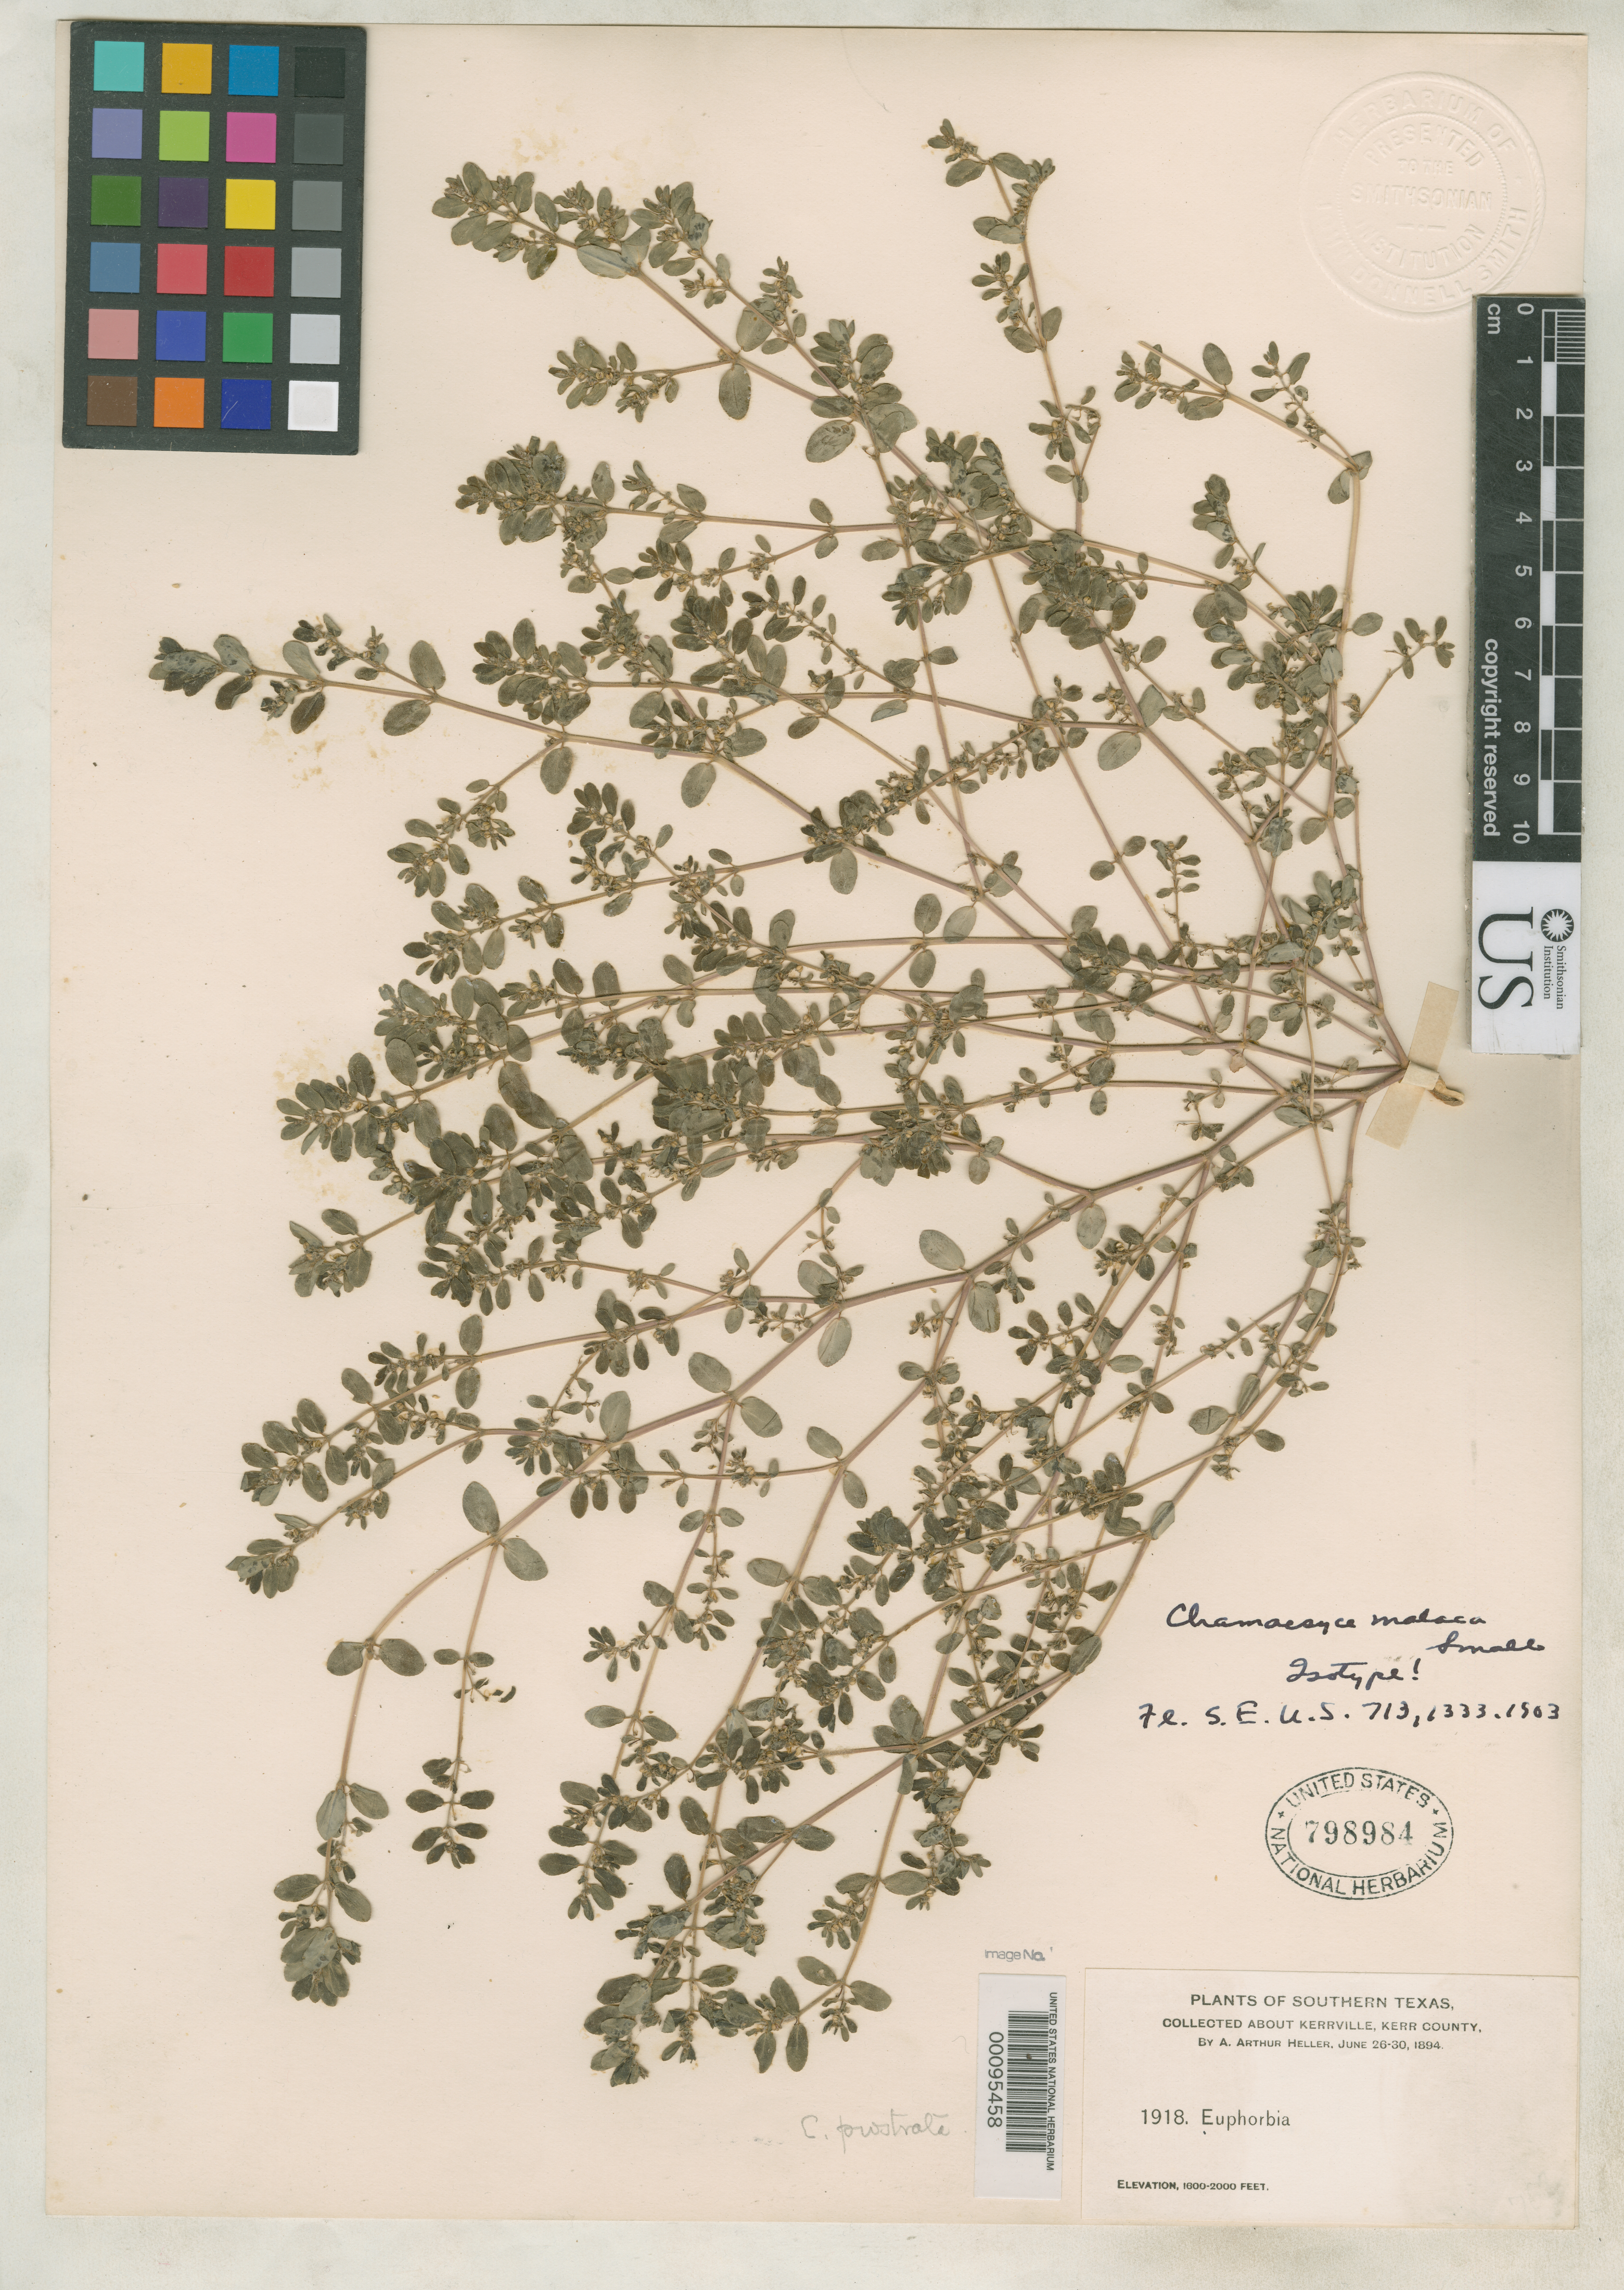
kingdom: Plantae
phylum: Tracheophyta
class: Magnoliopsida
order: Malpighiales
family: Euphorbiaceae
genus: Chamaesyce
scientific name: Chamaesyce malaca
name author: Small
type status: Isotype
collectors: A. A. Heller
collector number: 1918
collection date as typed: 26 Jun 1894 to 30 Jun 1894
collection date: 1894-06-26/1894-06-30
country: United States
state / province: Texas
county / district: Kerr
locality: Near Kerrville.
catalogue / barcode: US 798984